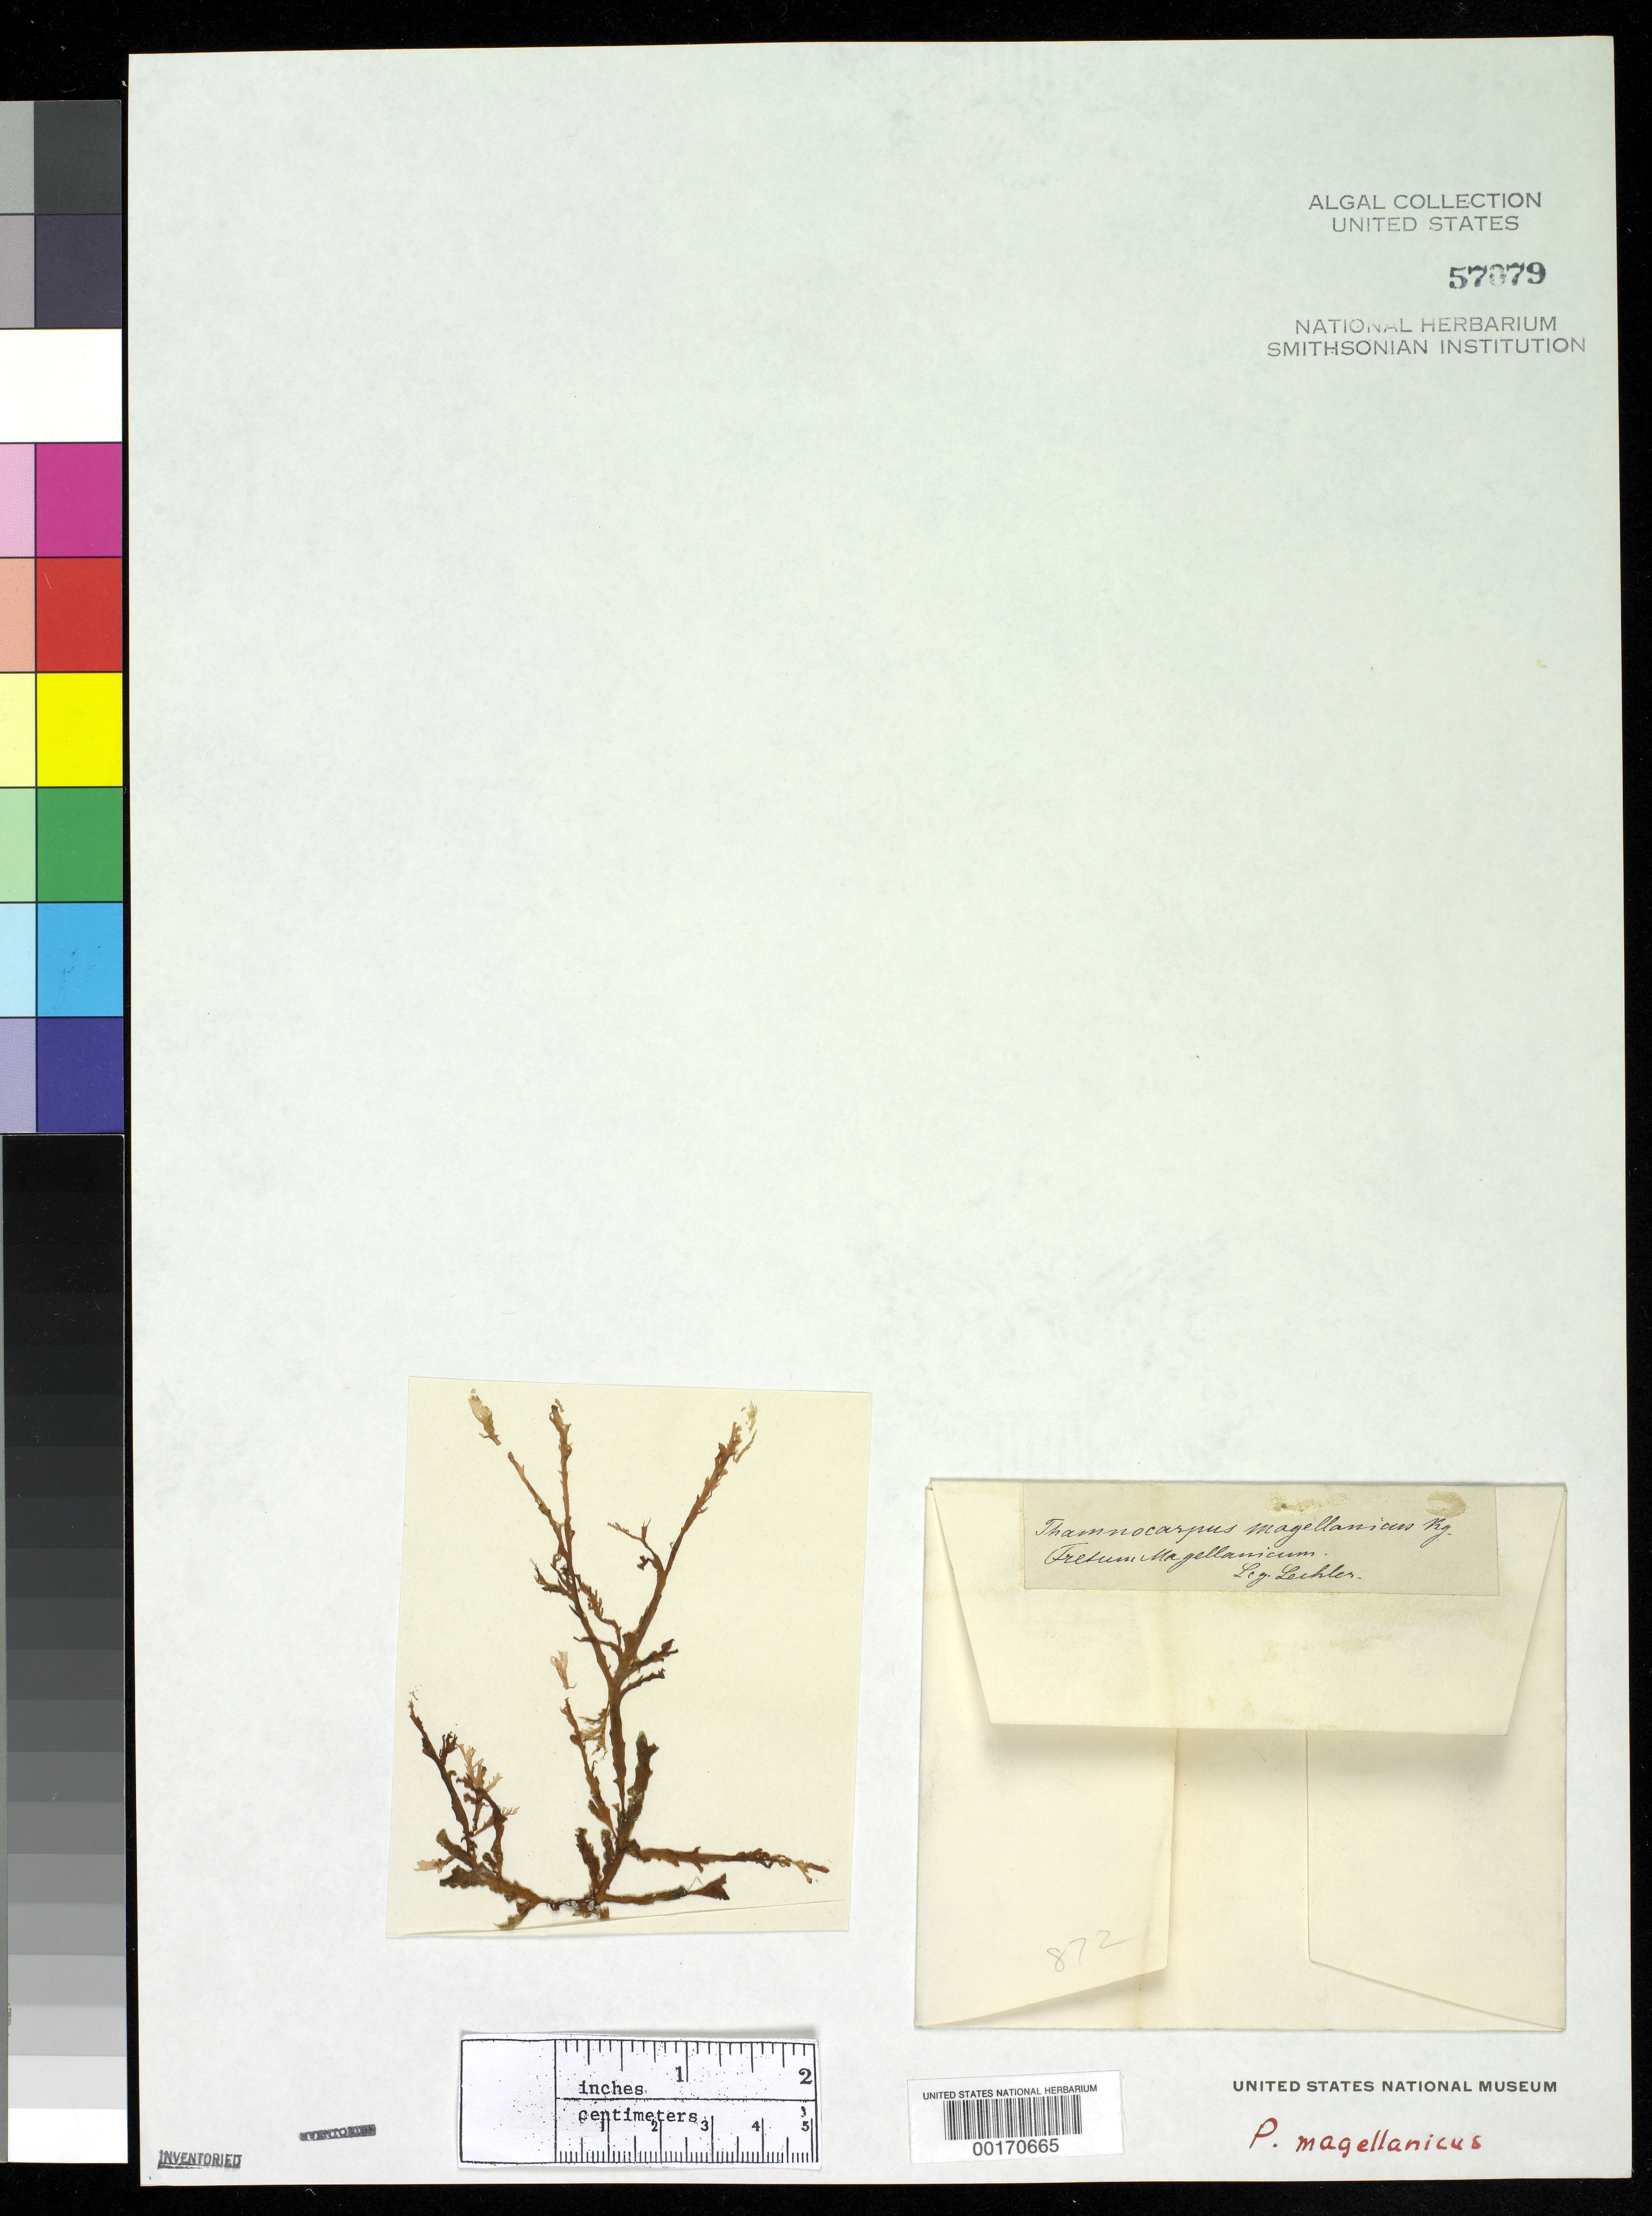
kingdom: Plantae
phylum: Rhodophyta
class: Florideophyceae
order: Plocamiales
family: Plocamiaceae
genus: Thamnocarpus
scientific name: Thamnocarpus magellanicus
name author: (Mont.) Kütz.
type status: Isotype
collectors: W. Lechler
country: Argentina / Chile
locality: Strait of Magellan (Fretum Magellanicum).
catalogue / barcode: US 57079